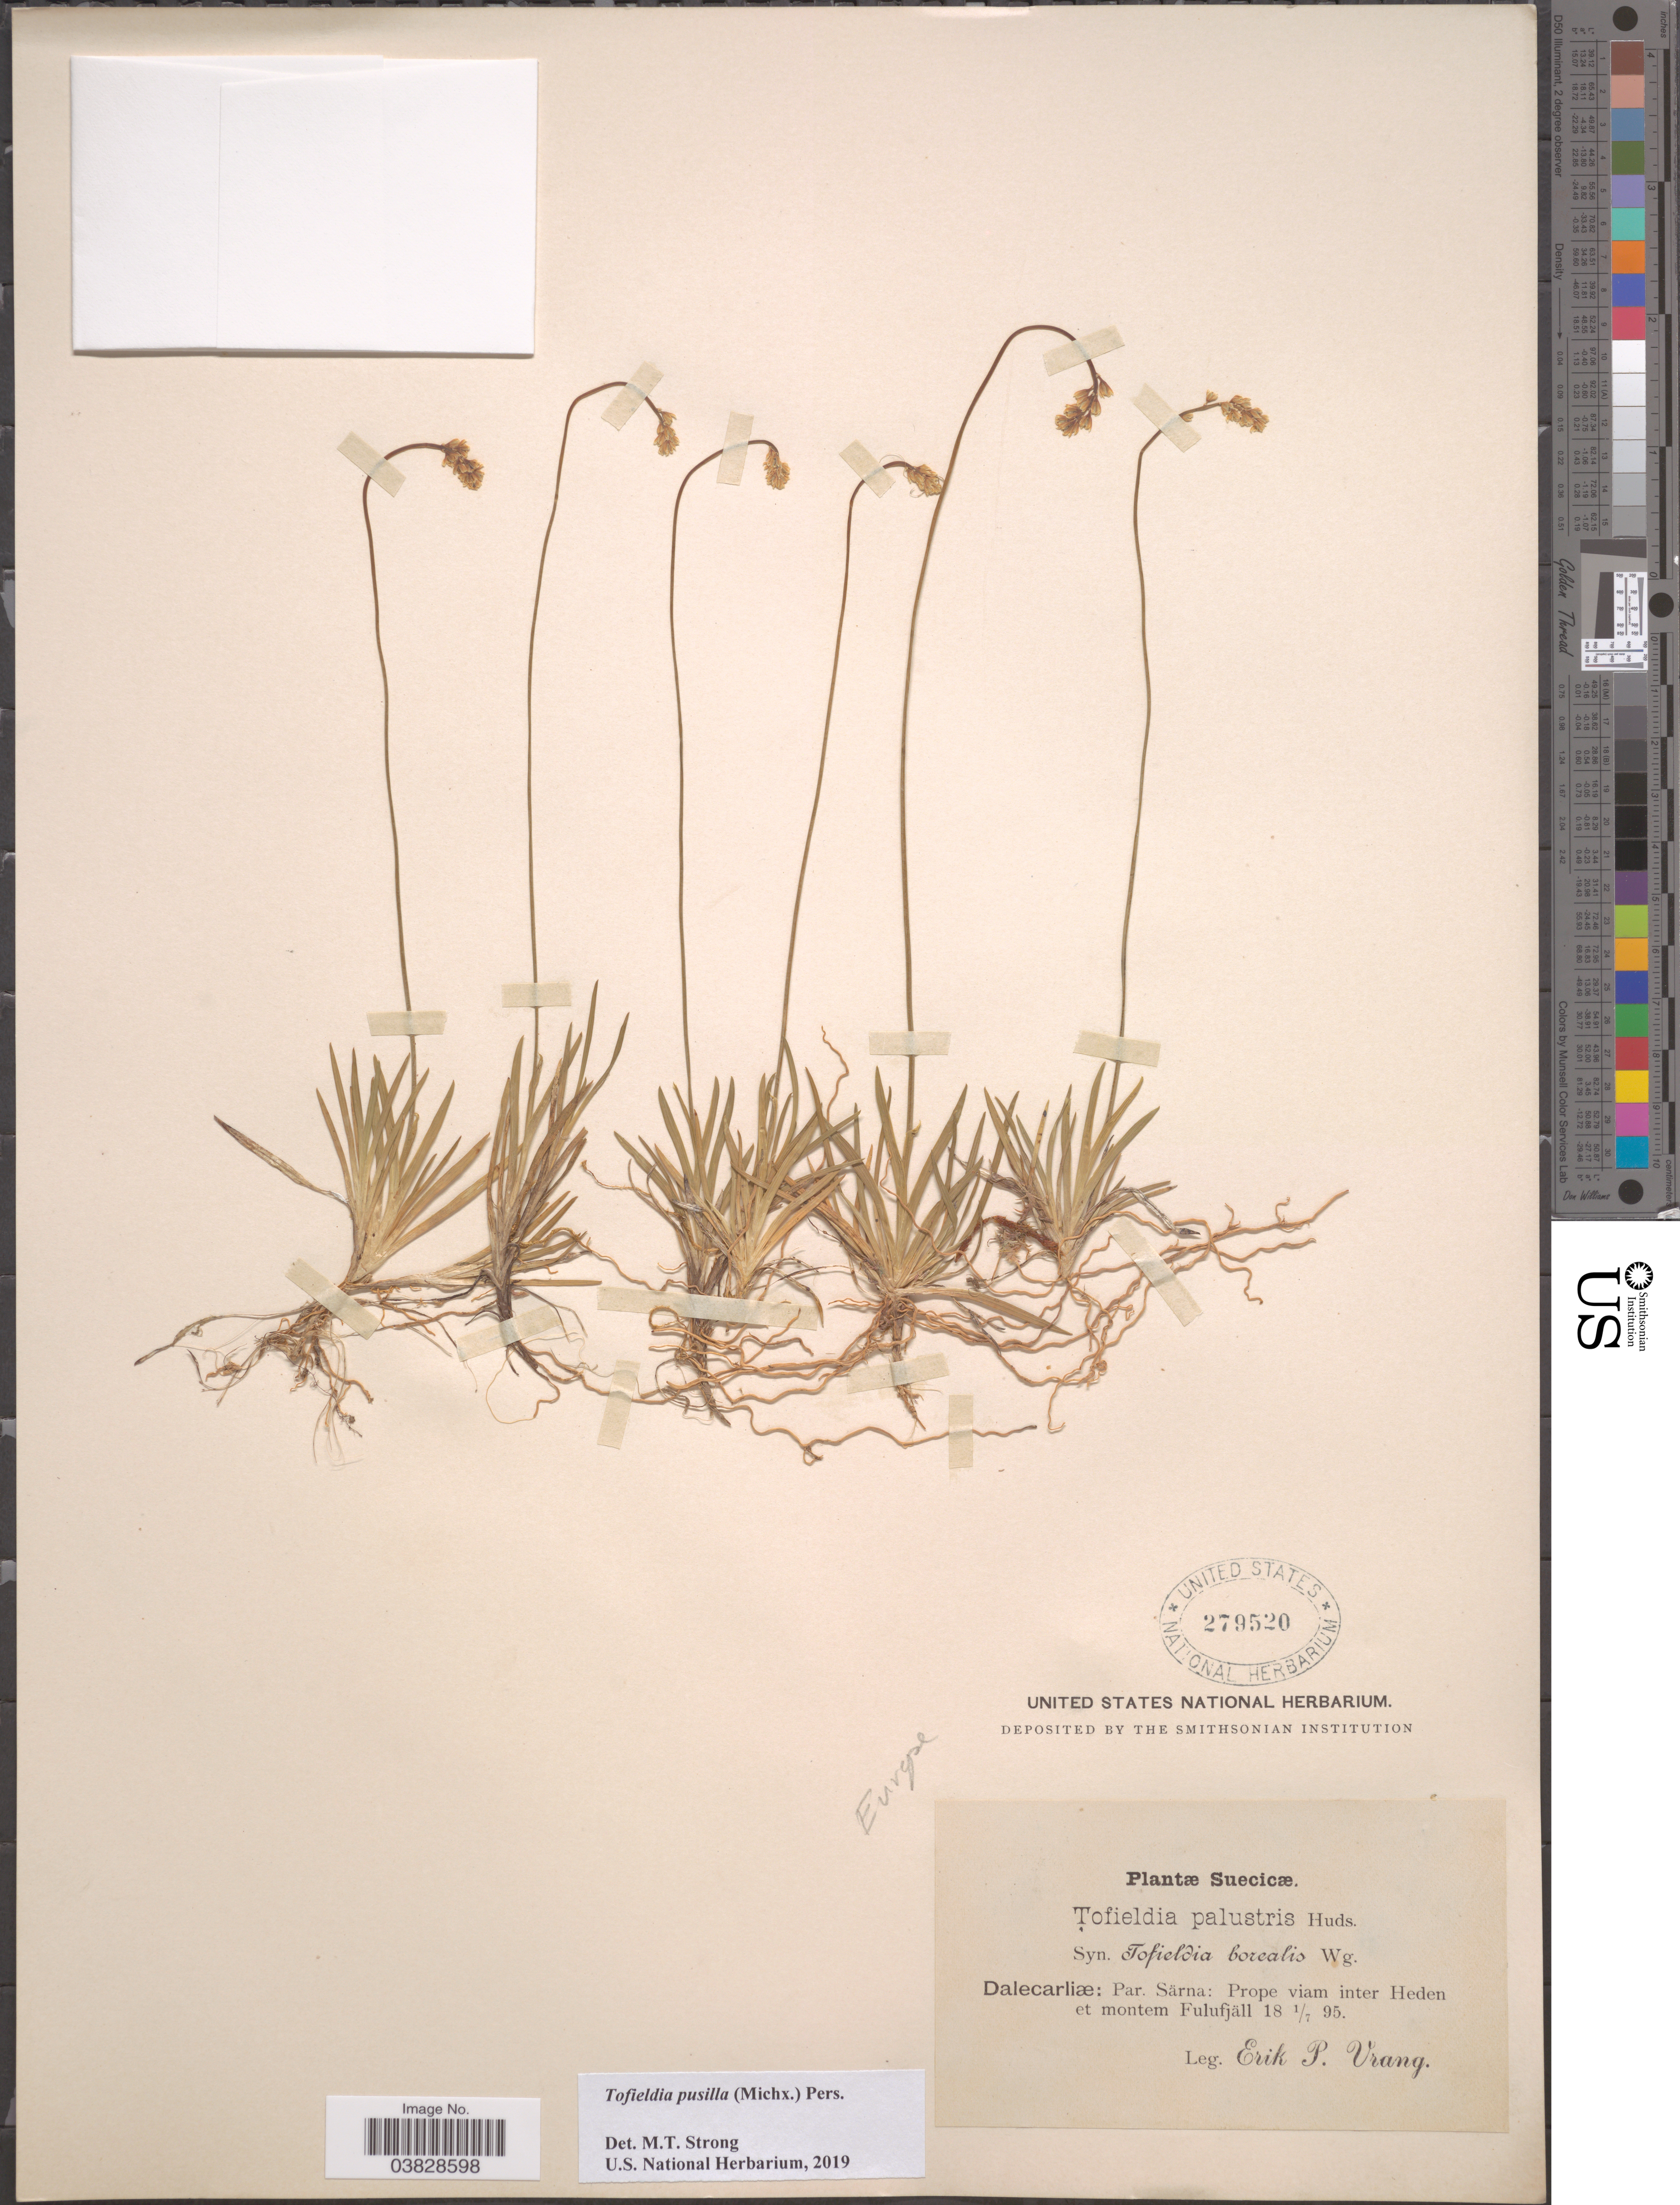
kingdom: Plantae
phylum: Tracheophyta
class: Liliopsida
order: Alismatales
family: Tofieldiaceae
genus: Tofieldia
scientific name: Tofieldia pusilla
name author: (Michx.) Pers.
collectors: E. Vrang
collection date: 1895-07-01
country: Sweden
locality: Suecicæ. Dalecarliæ: Par. Särna: Prope viam inter Heden et montem Fulufjäll.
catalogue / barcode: US 279520